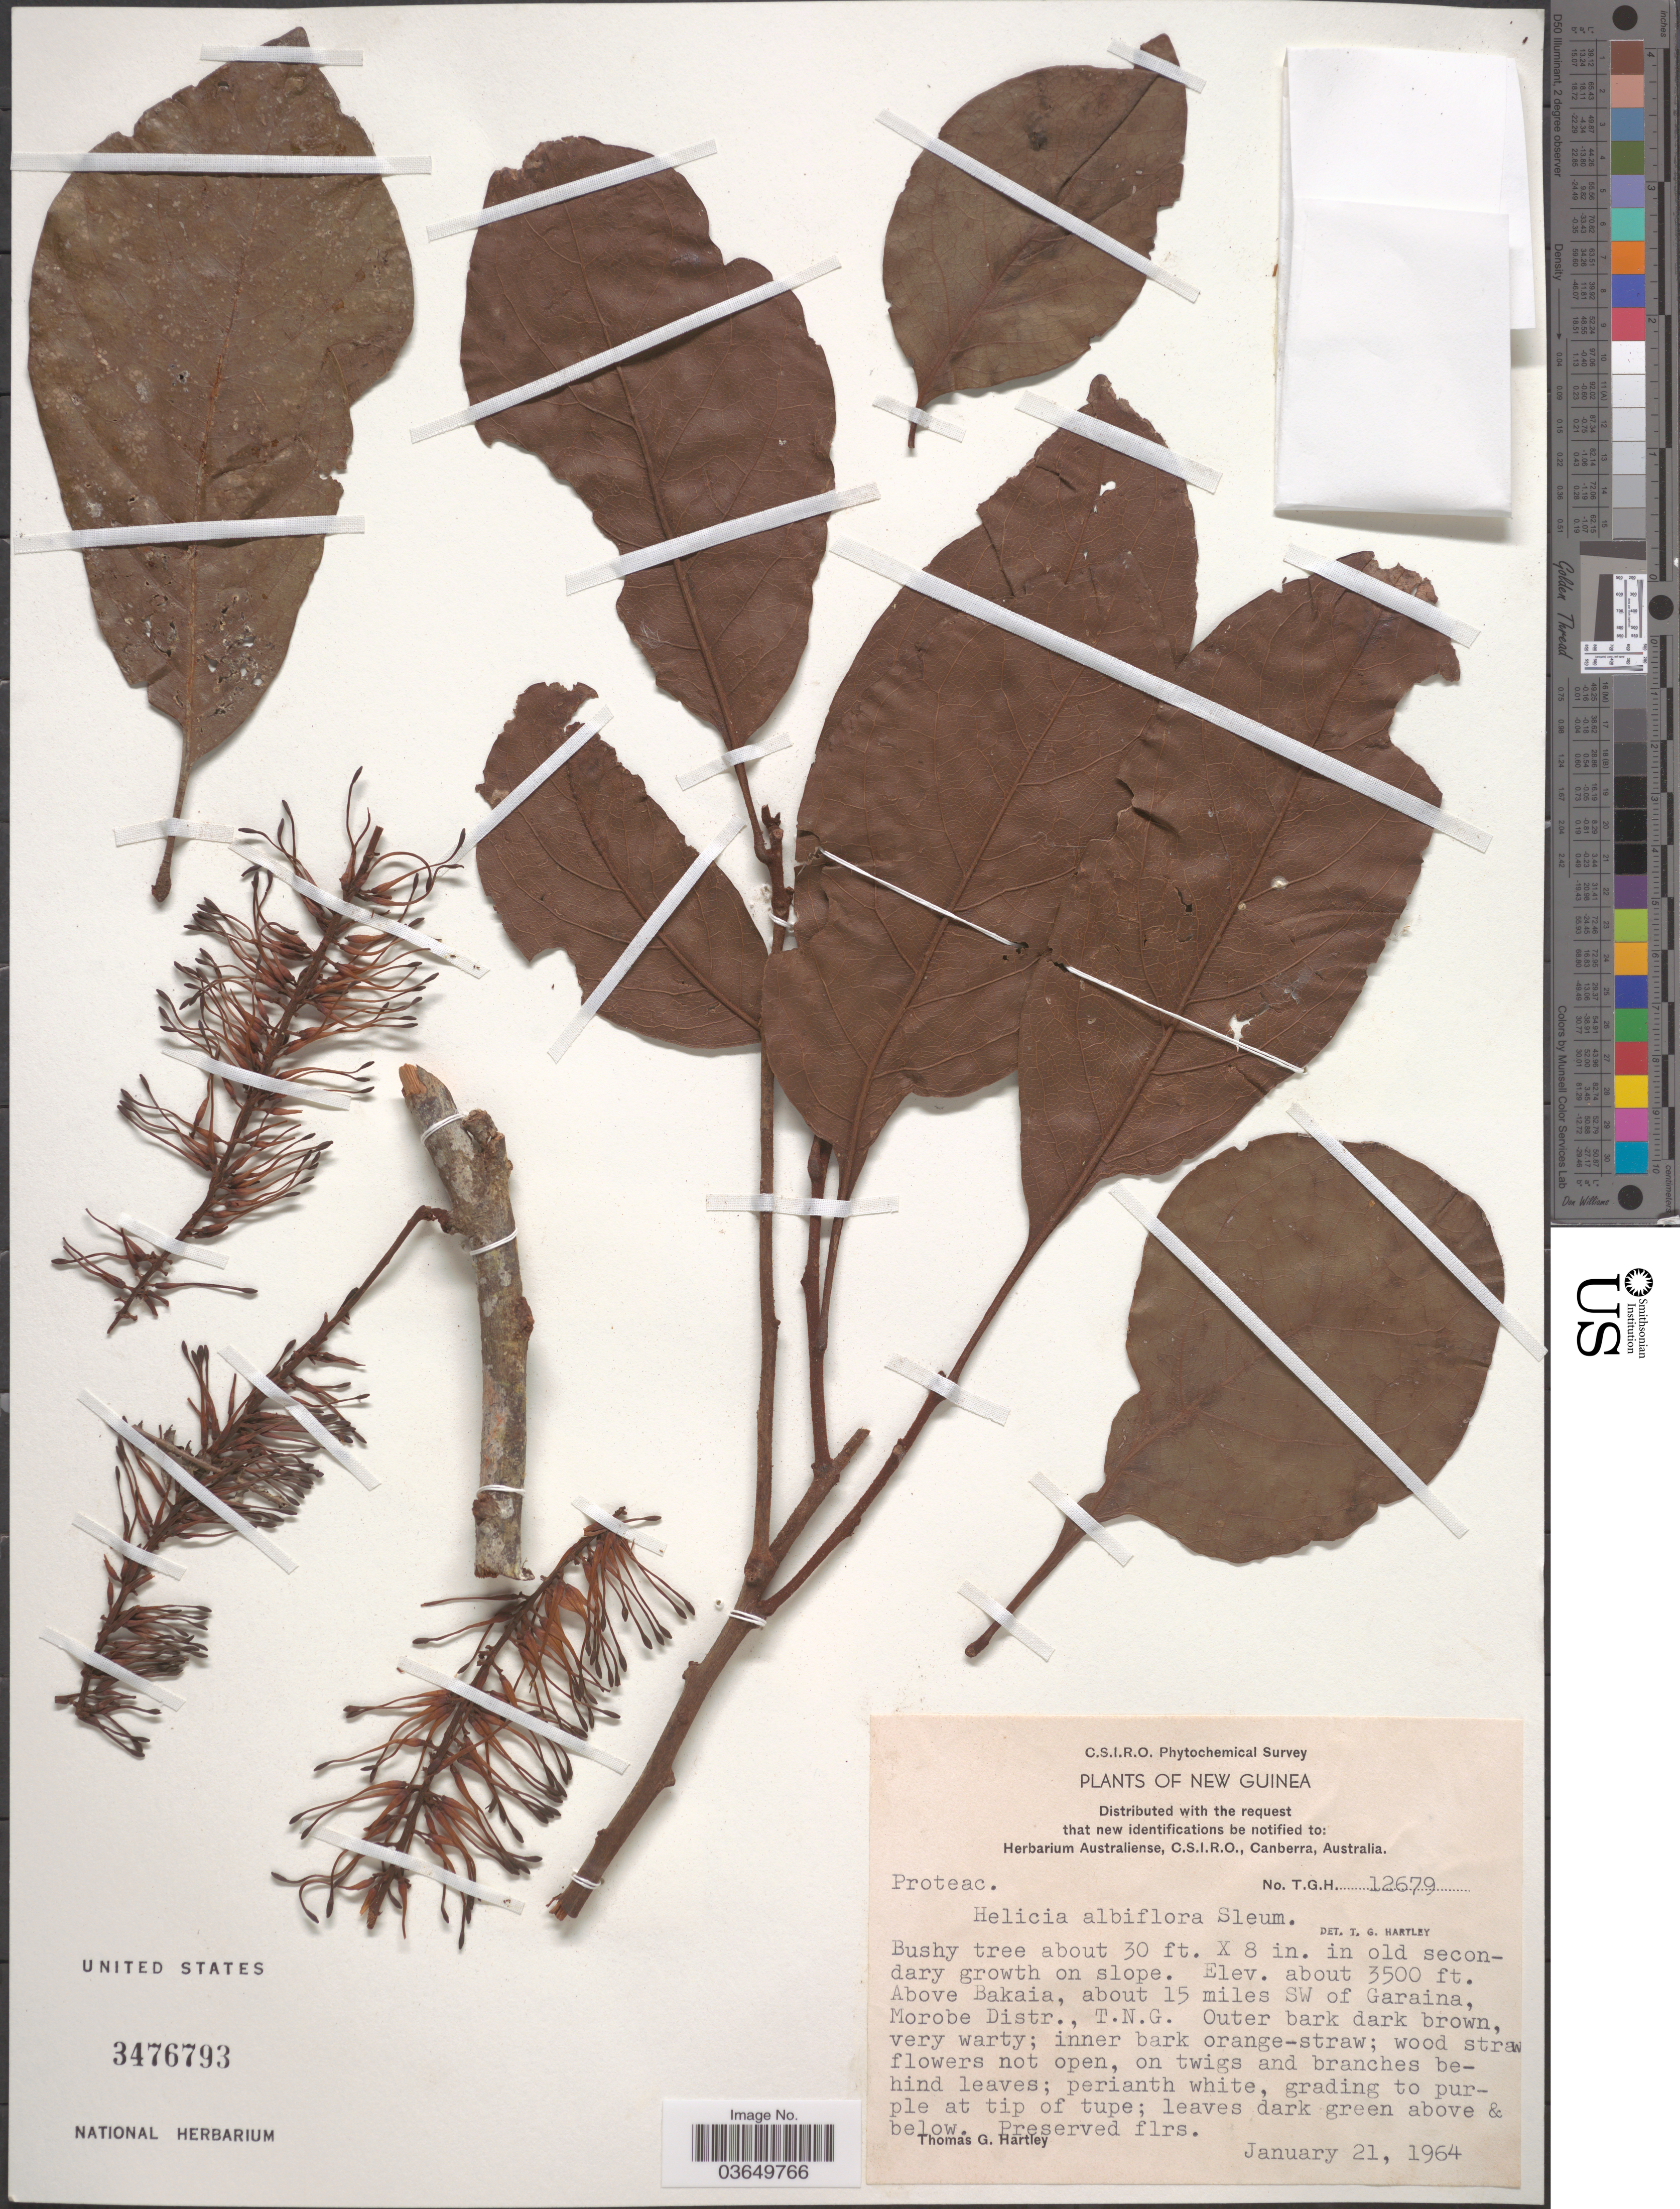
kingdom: Plantae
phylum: Tracheophyta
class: Magnoliopsida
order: Proteales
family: Proteaceae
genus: Helicia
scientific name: Helicia albiflora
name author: Sleumer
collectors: T. G. Hartley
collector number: TGH 12679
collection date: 1964-01-21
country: Papua New Guinea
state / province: Morobe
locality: New Guinea. Above Bakaia, about 15 miles SW of Garaina, Morobe Distr., T. N. G.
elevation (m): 1067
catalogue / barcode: US 3476793